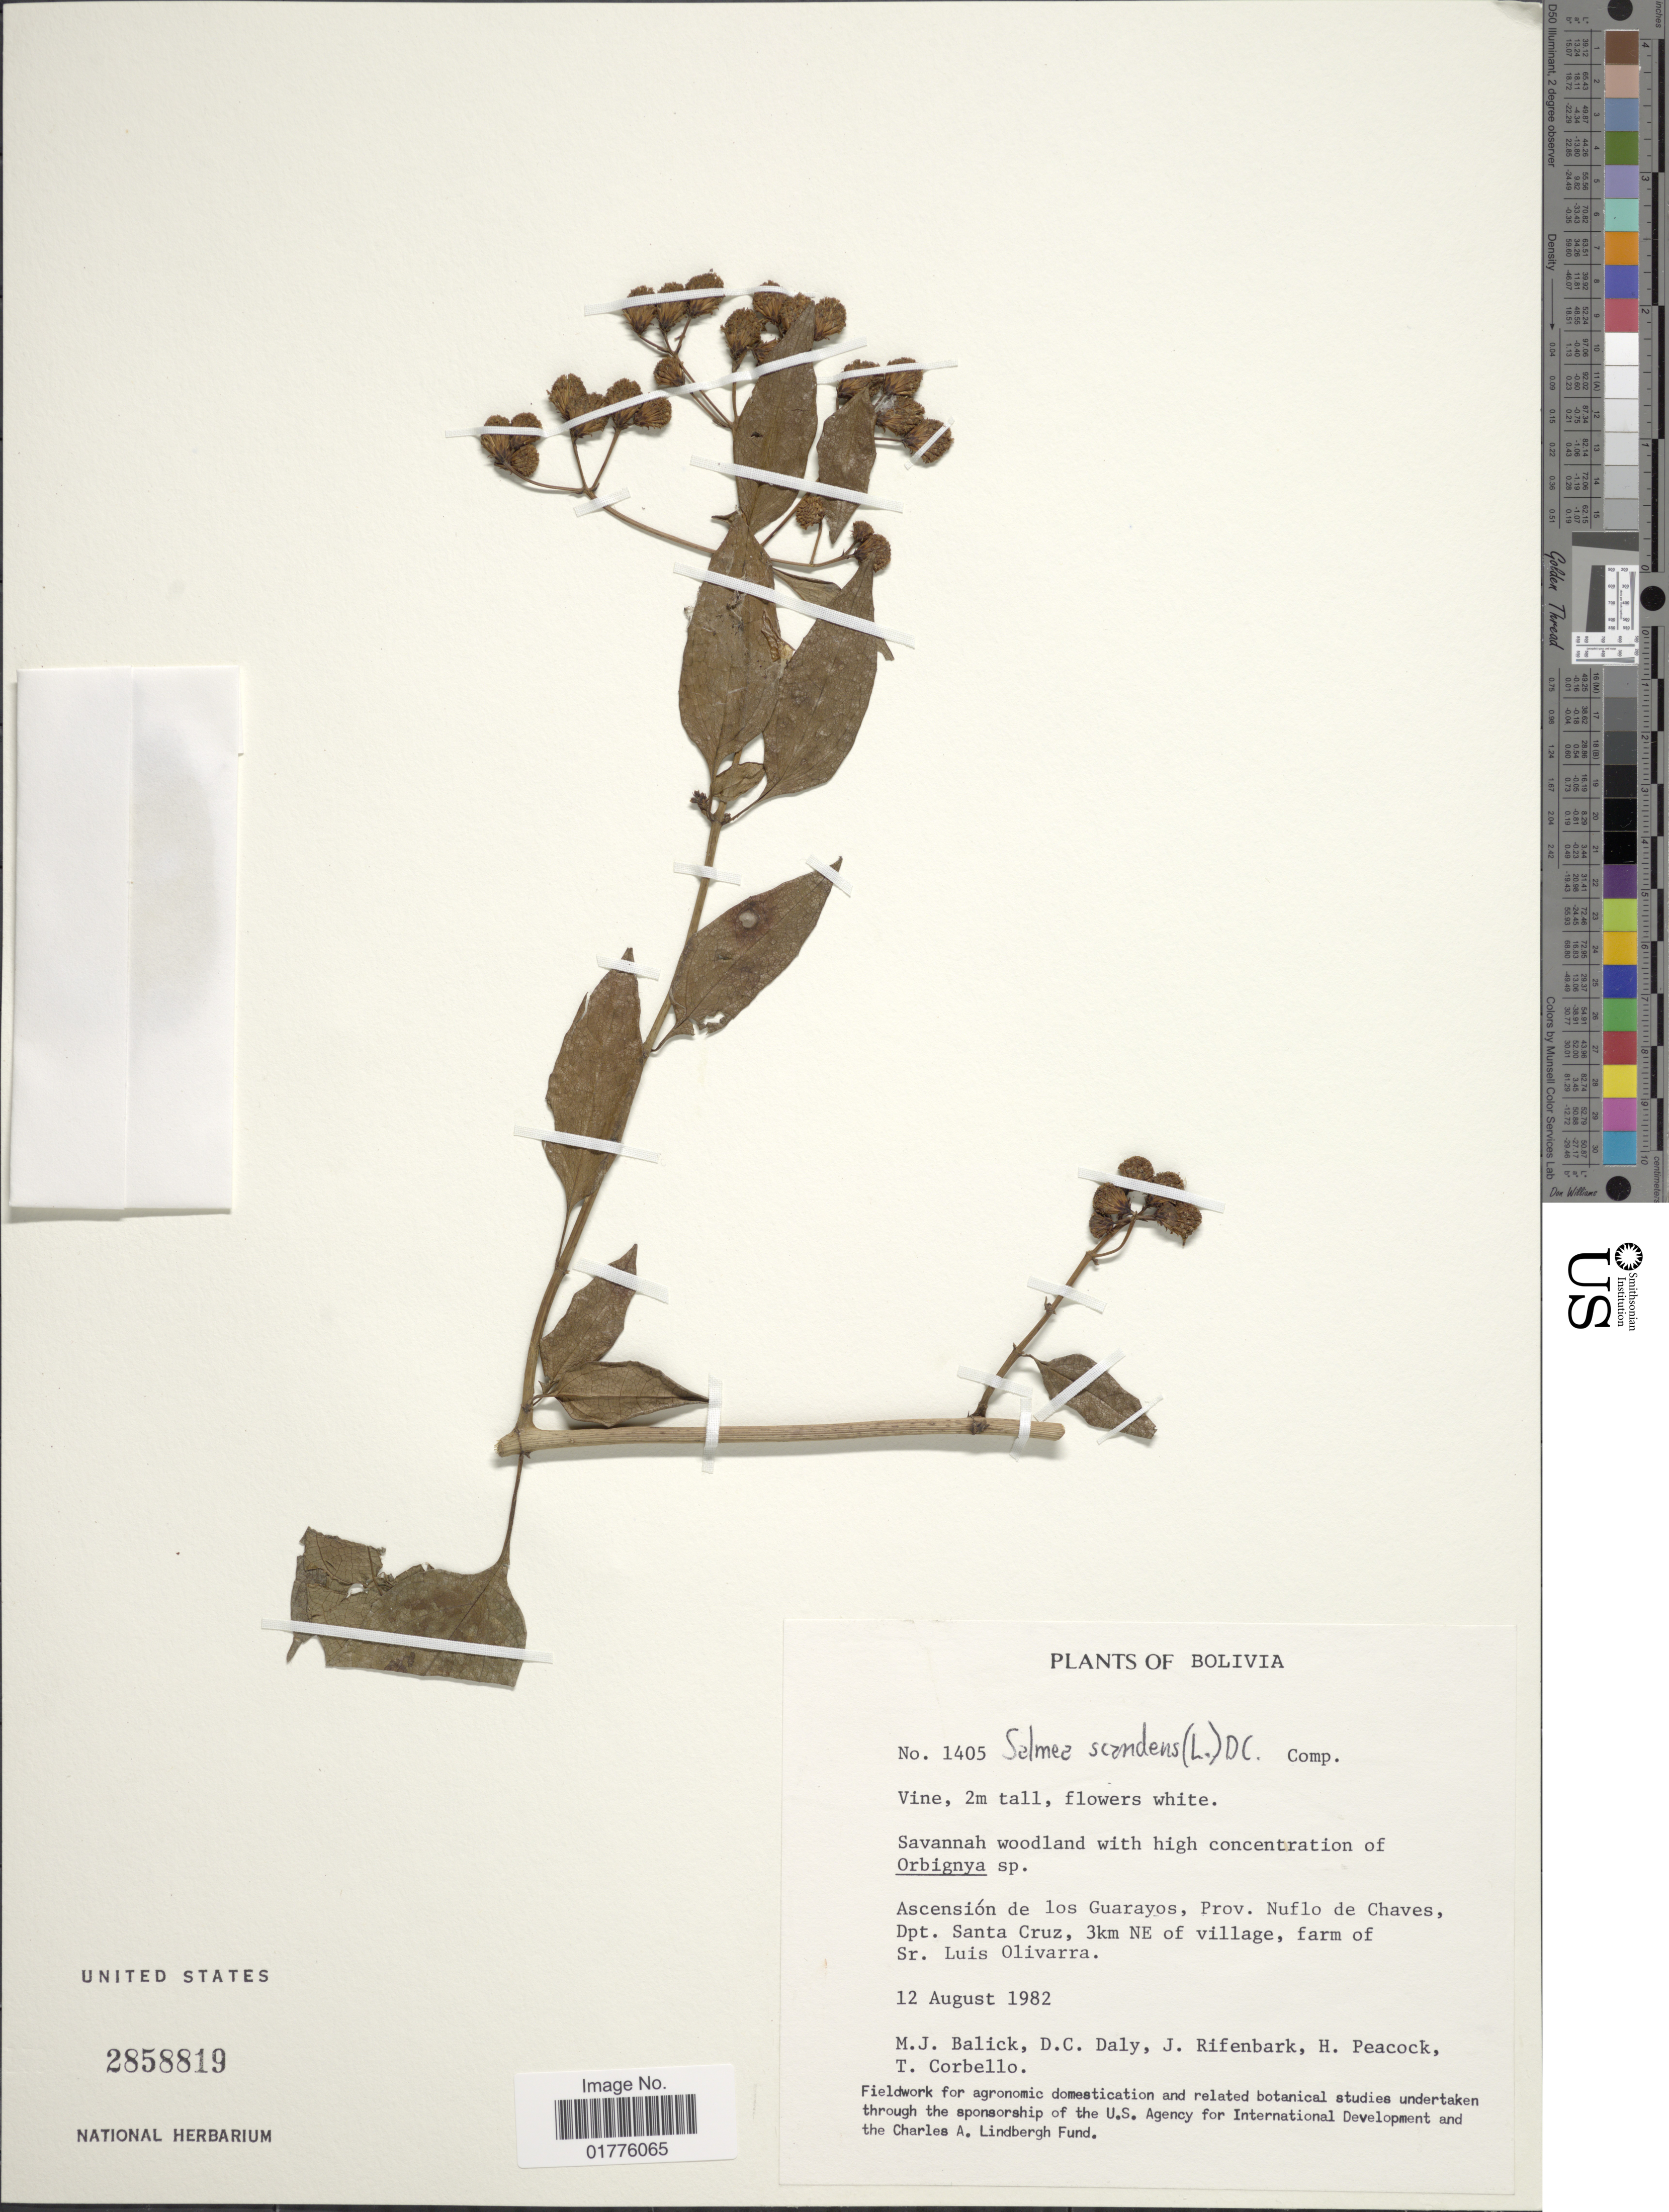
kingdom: Plantae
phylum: Tracheophyta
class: Magnoliopsida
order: Asterales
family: Asteraceae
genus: Salmea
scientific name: Salmea scandens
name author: (L.) DC.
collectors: M. J. Balick, D. C. Daly, J. Rifenbark, H. Peacock & T. Corbello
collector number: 1405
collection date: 1982-08-12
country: Bolivia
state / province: Santa Cruz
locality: Dpt. Santa Cruz, 3km NE of village, farm of St. Luis olivarra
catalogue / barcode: US 2858819